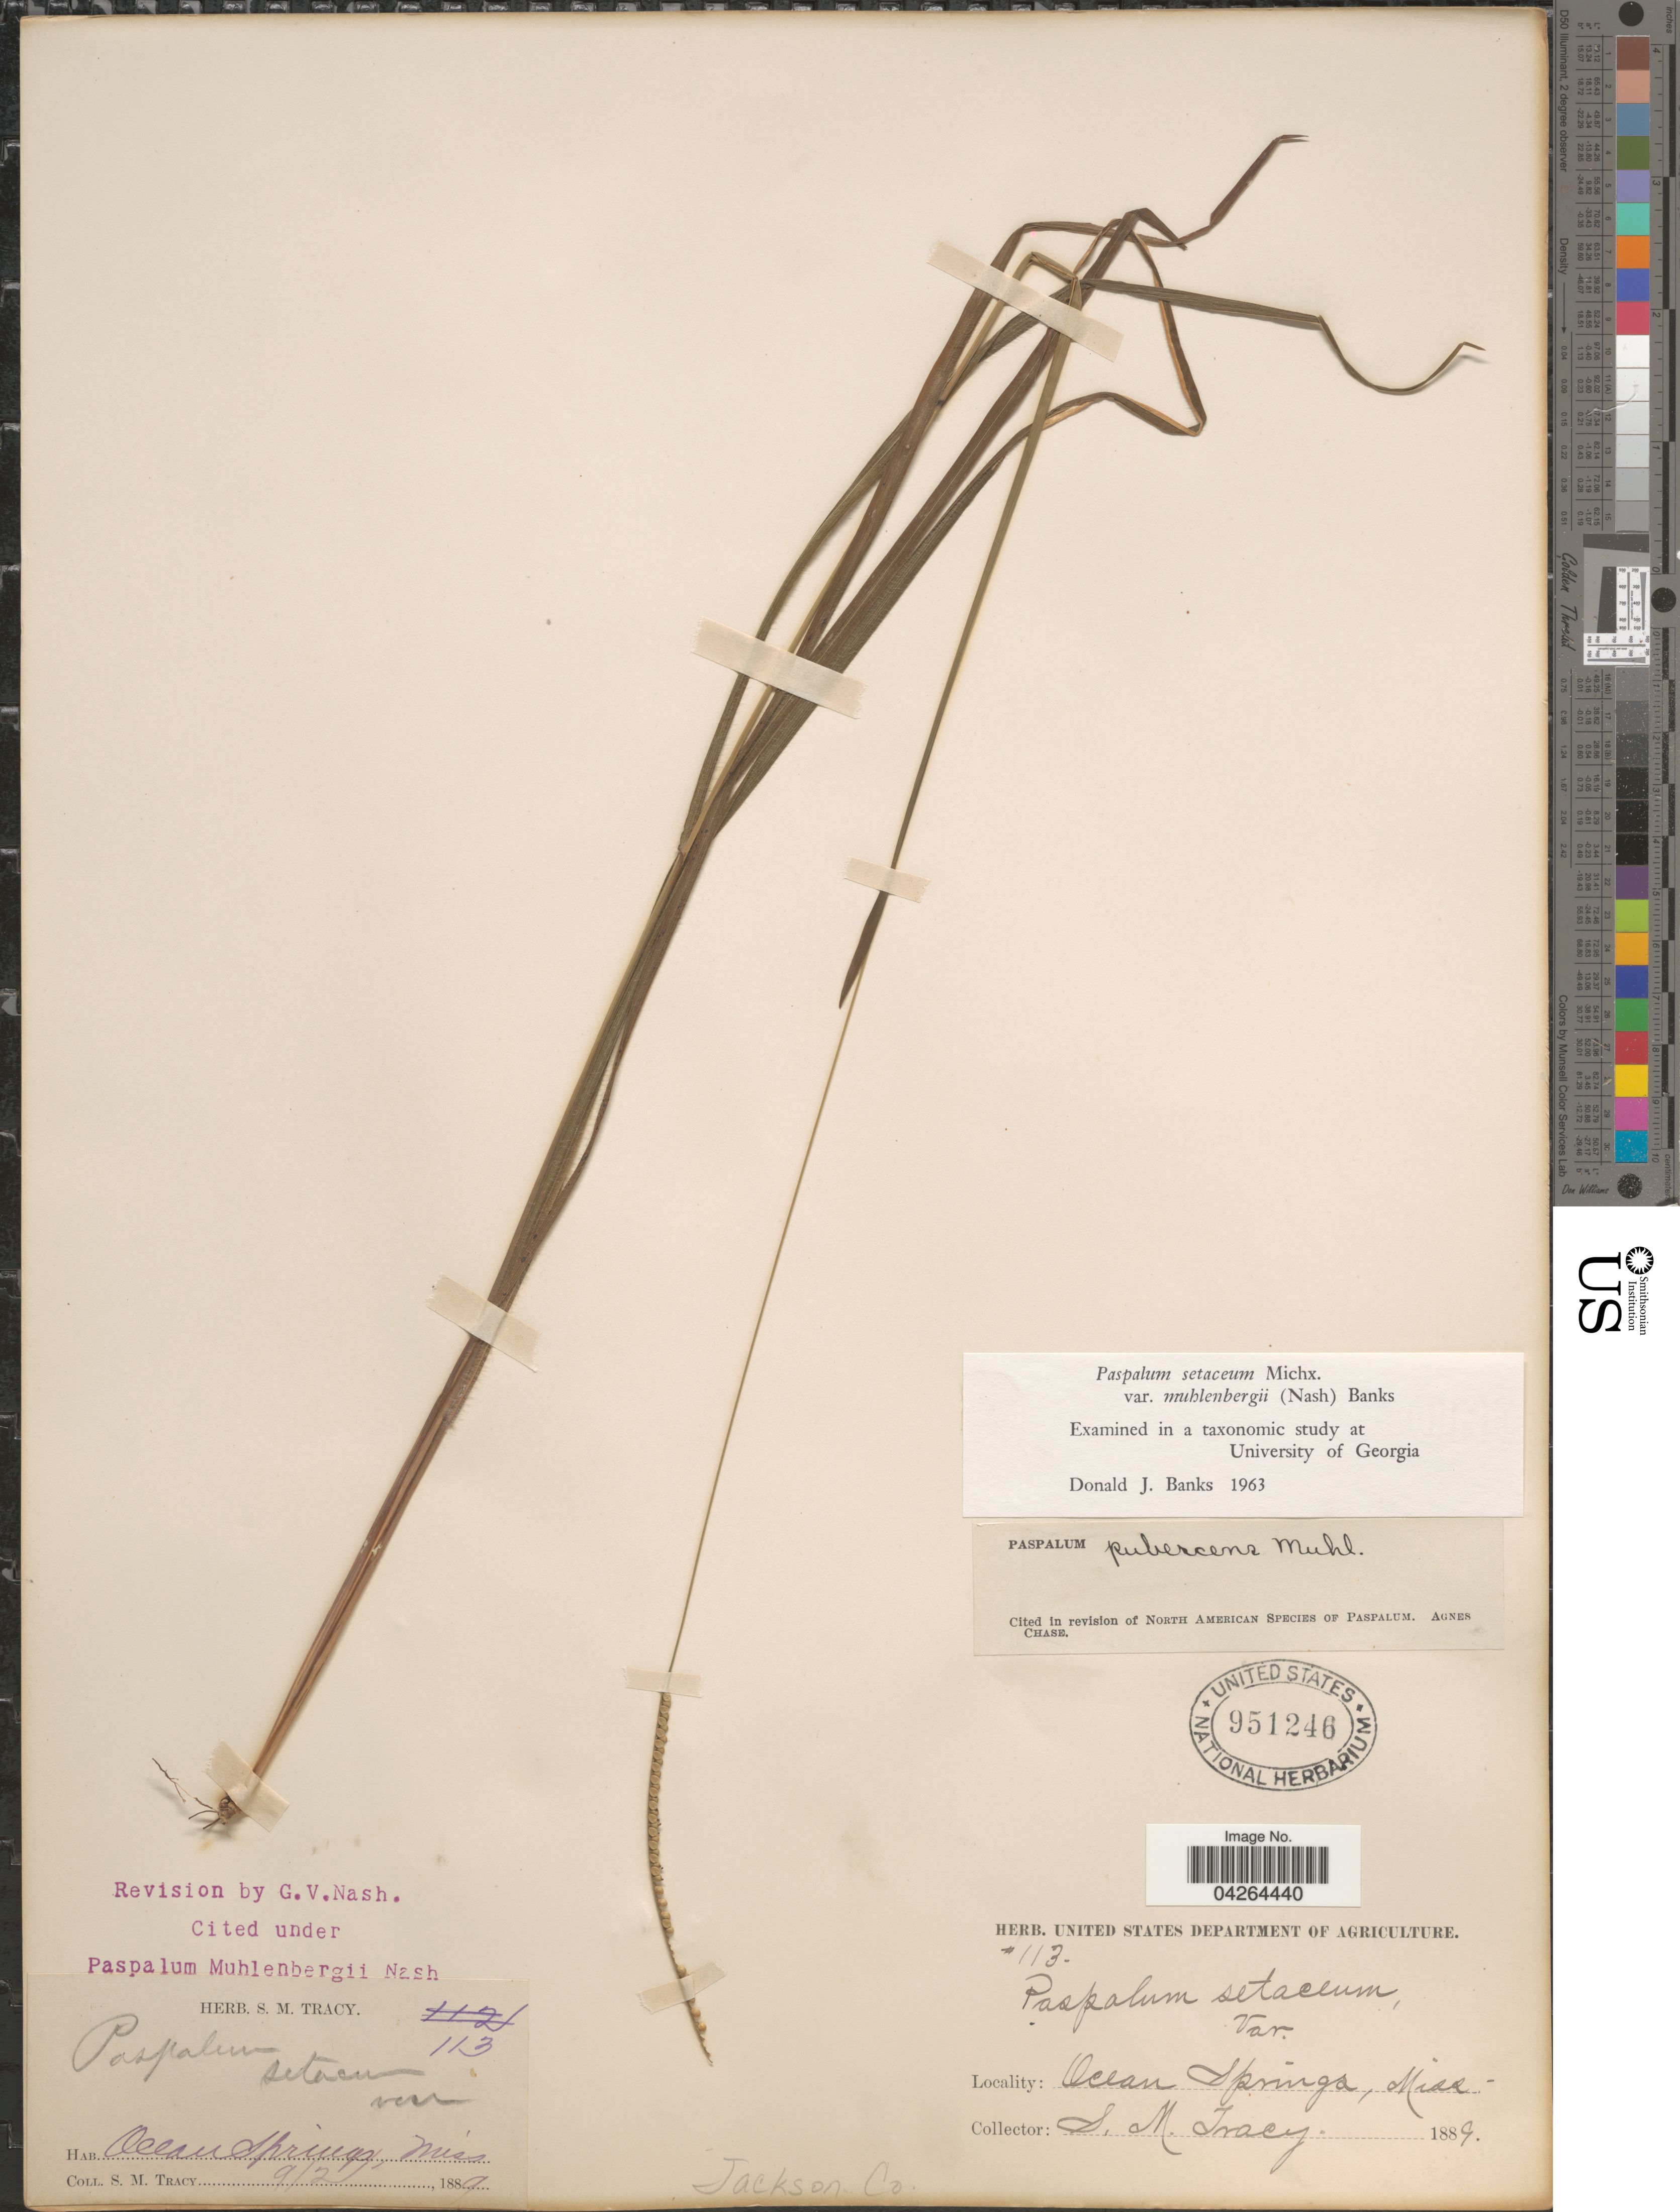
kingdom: Plantae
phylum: Tracheophyta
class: Liliopsida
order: Poales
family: Poaceae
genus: Paspalum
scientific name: Paspalum setaceum var. muhlenbergii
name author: (Nash) D.J. Banks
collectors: S. M. Tracy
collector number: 113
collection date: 1889-09-02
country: United States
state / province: Mississippi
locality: Ocean Springs. Jackson Co.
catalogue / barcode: US 951246